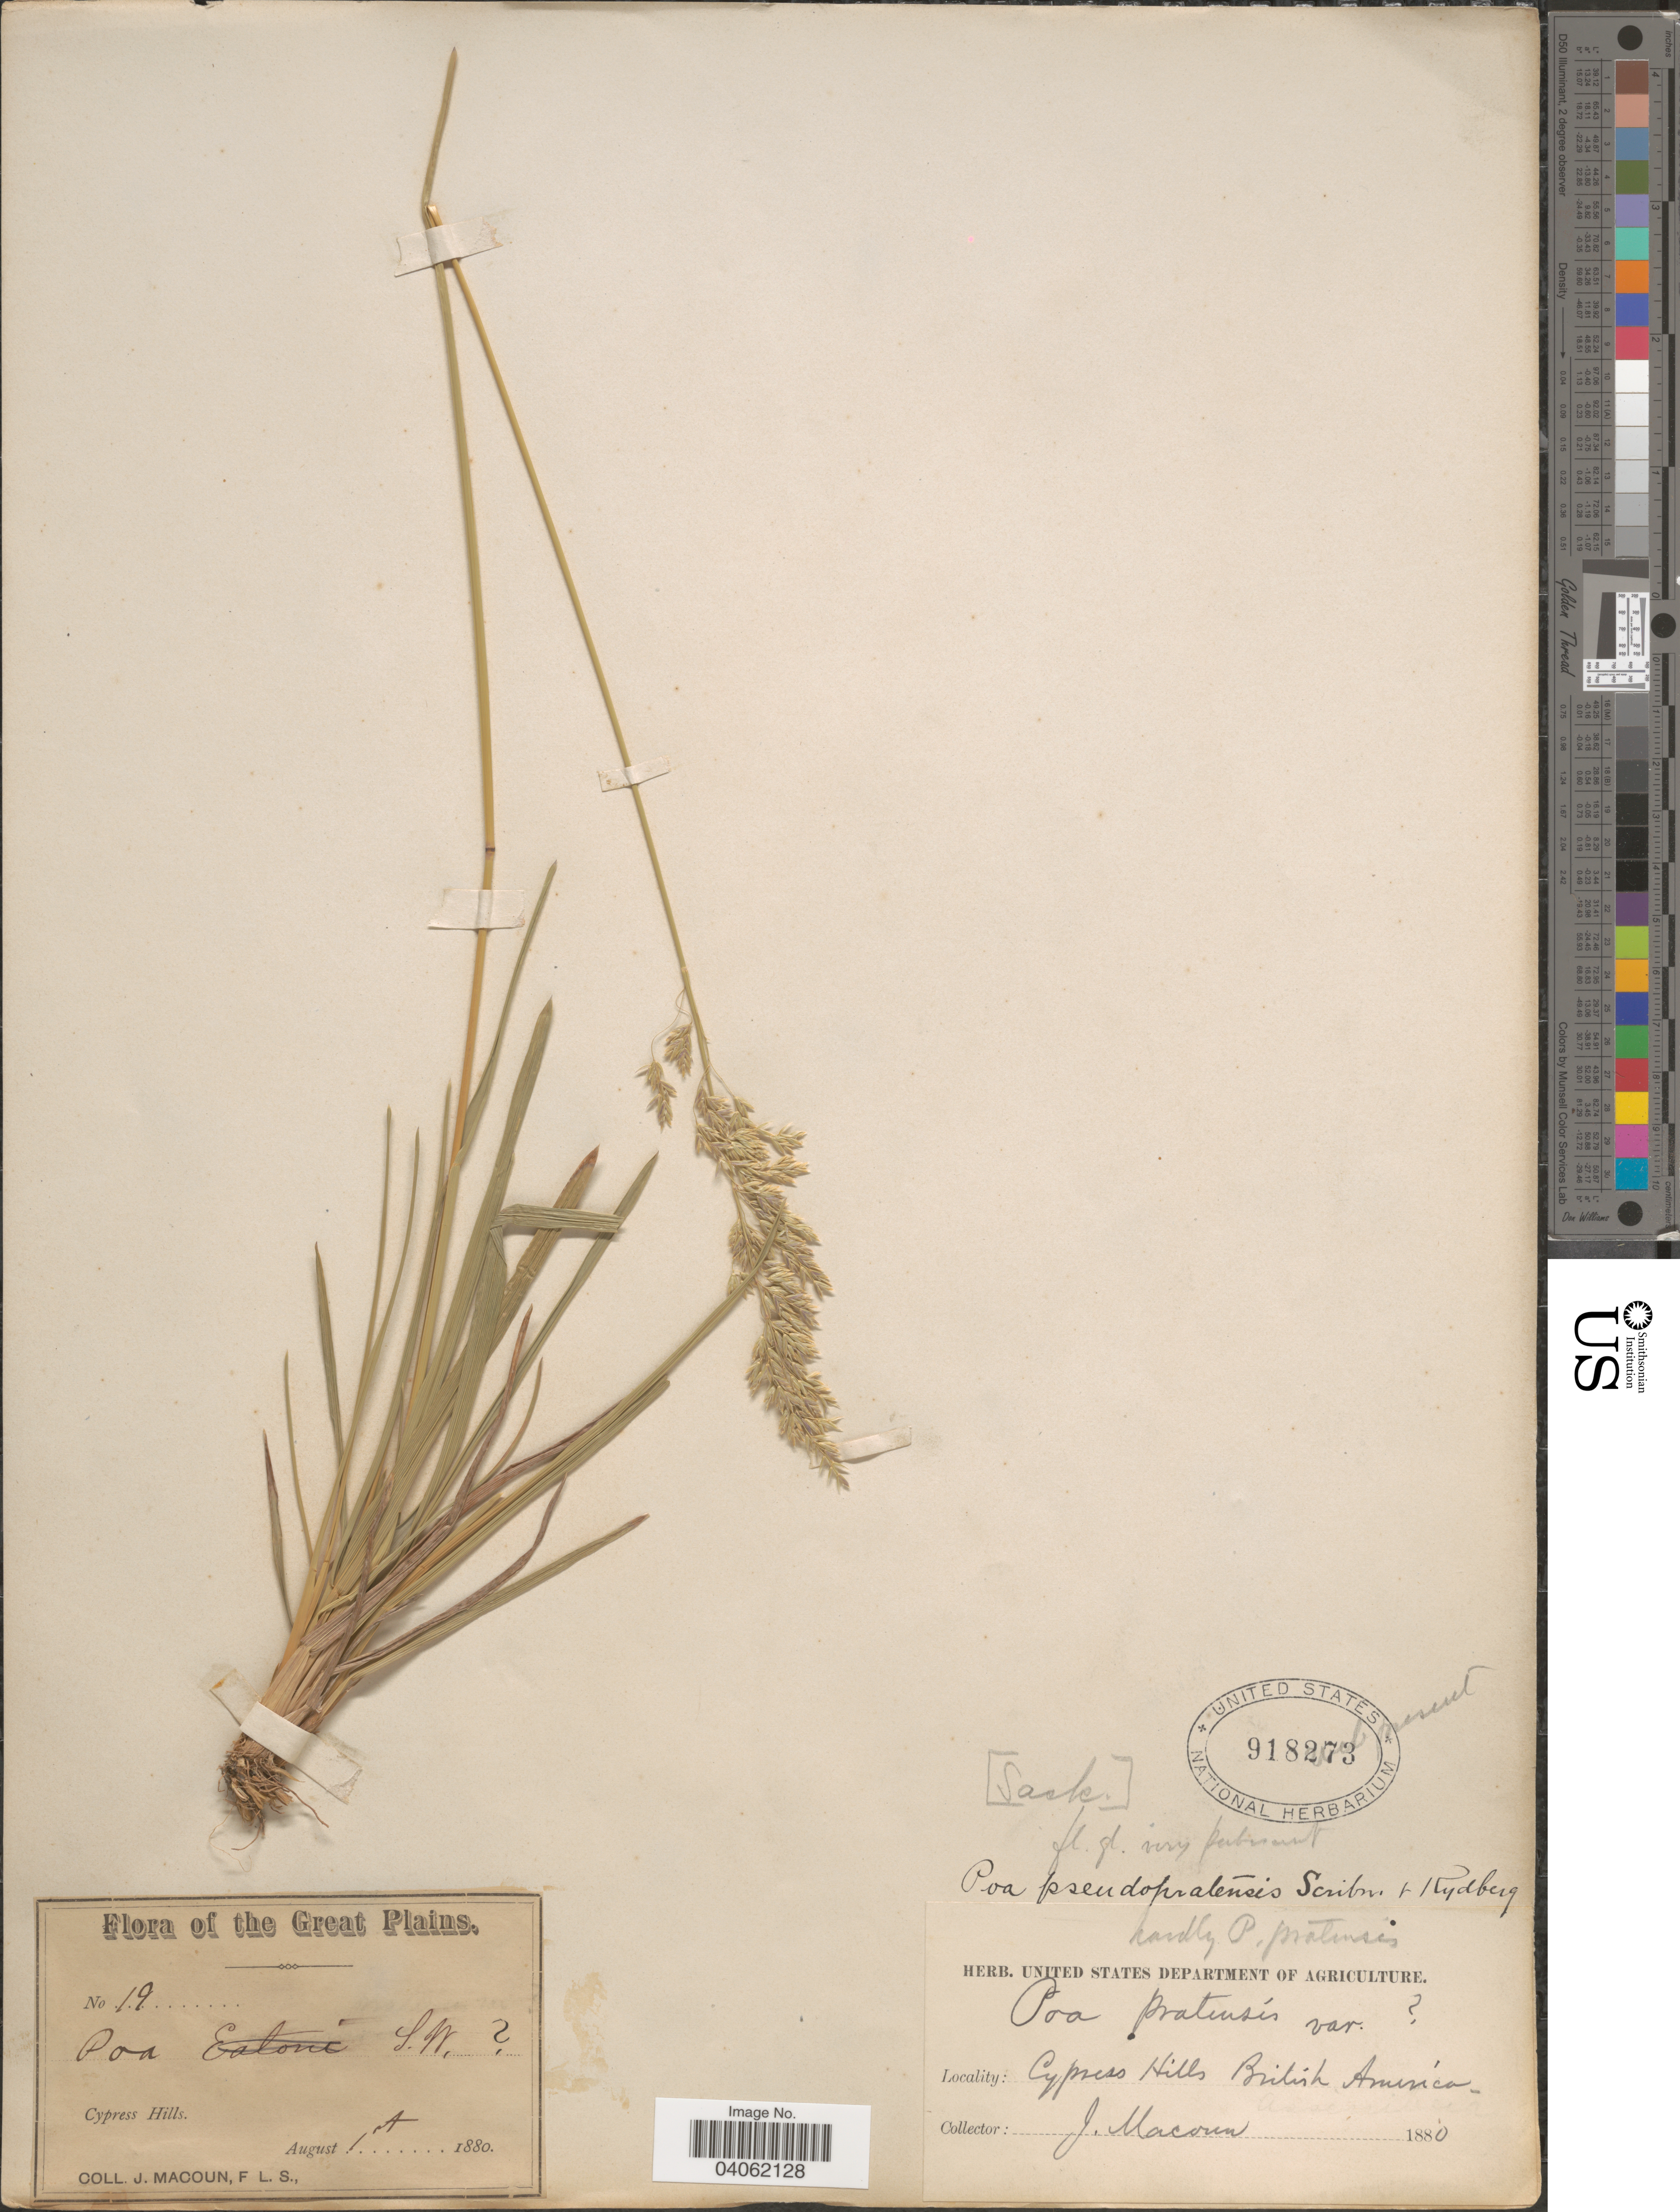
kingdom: Plantae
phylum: Tracheophyta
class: Liliopsida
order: Poales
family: Poaceae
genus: Poa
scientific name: Poa pratensis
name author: L.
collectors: J. Macoun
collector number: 19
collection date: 1880-08-01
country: Canada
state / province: Saskatchewan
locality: Cypress Hills. British America. The Great Plains.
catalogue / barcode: US 918273